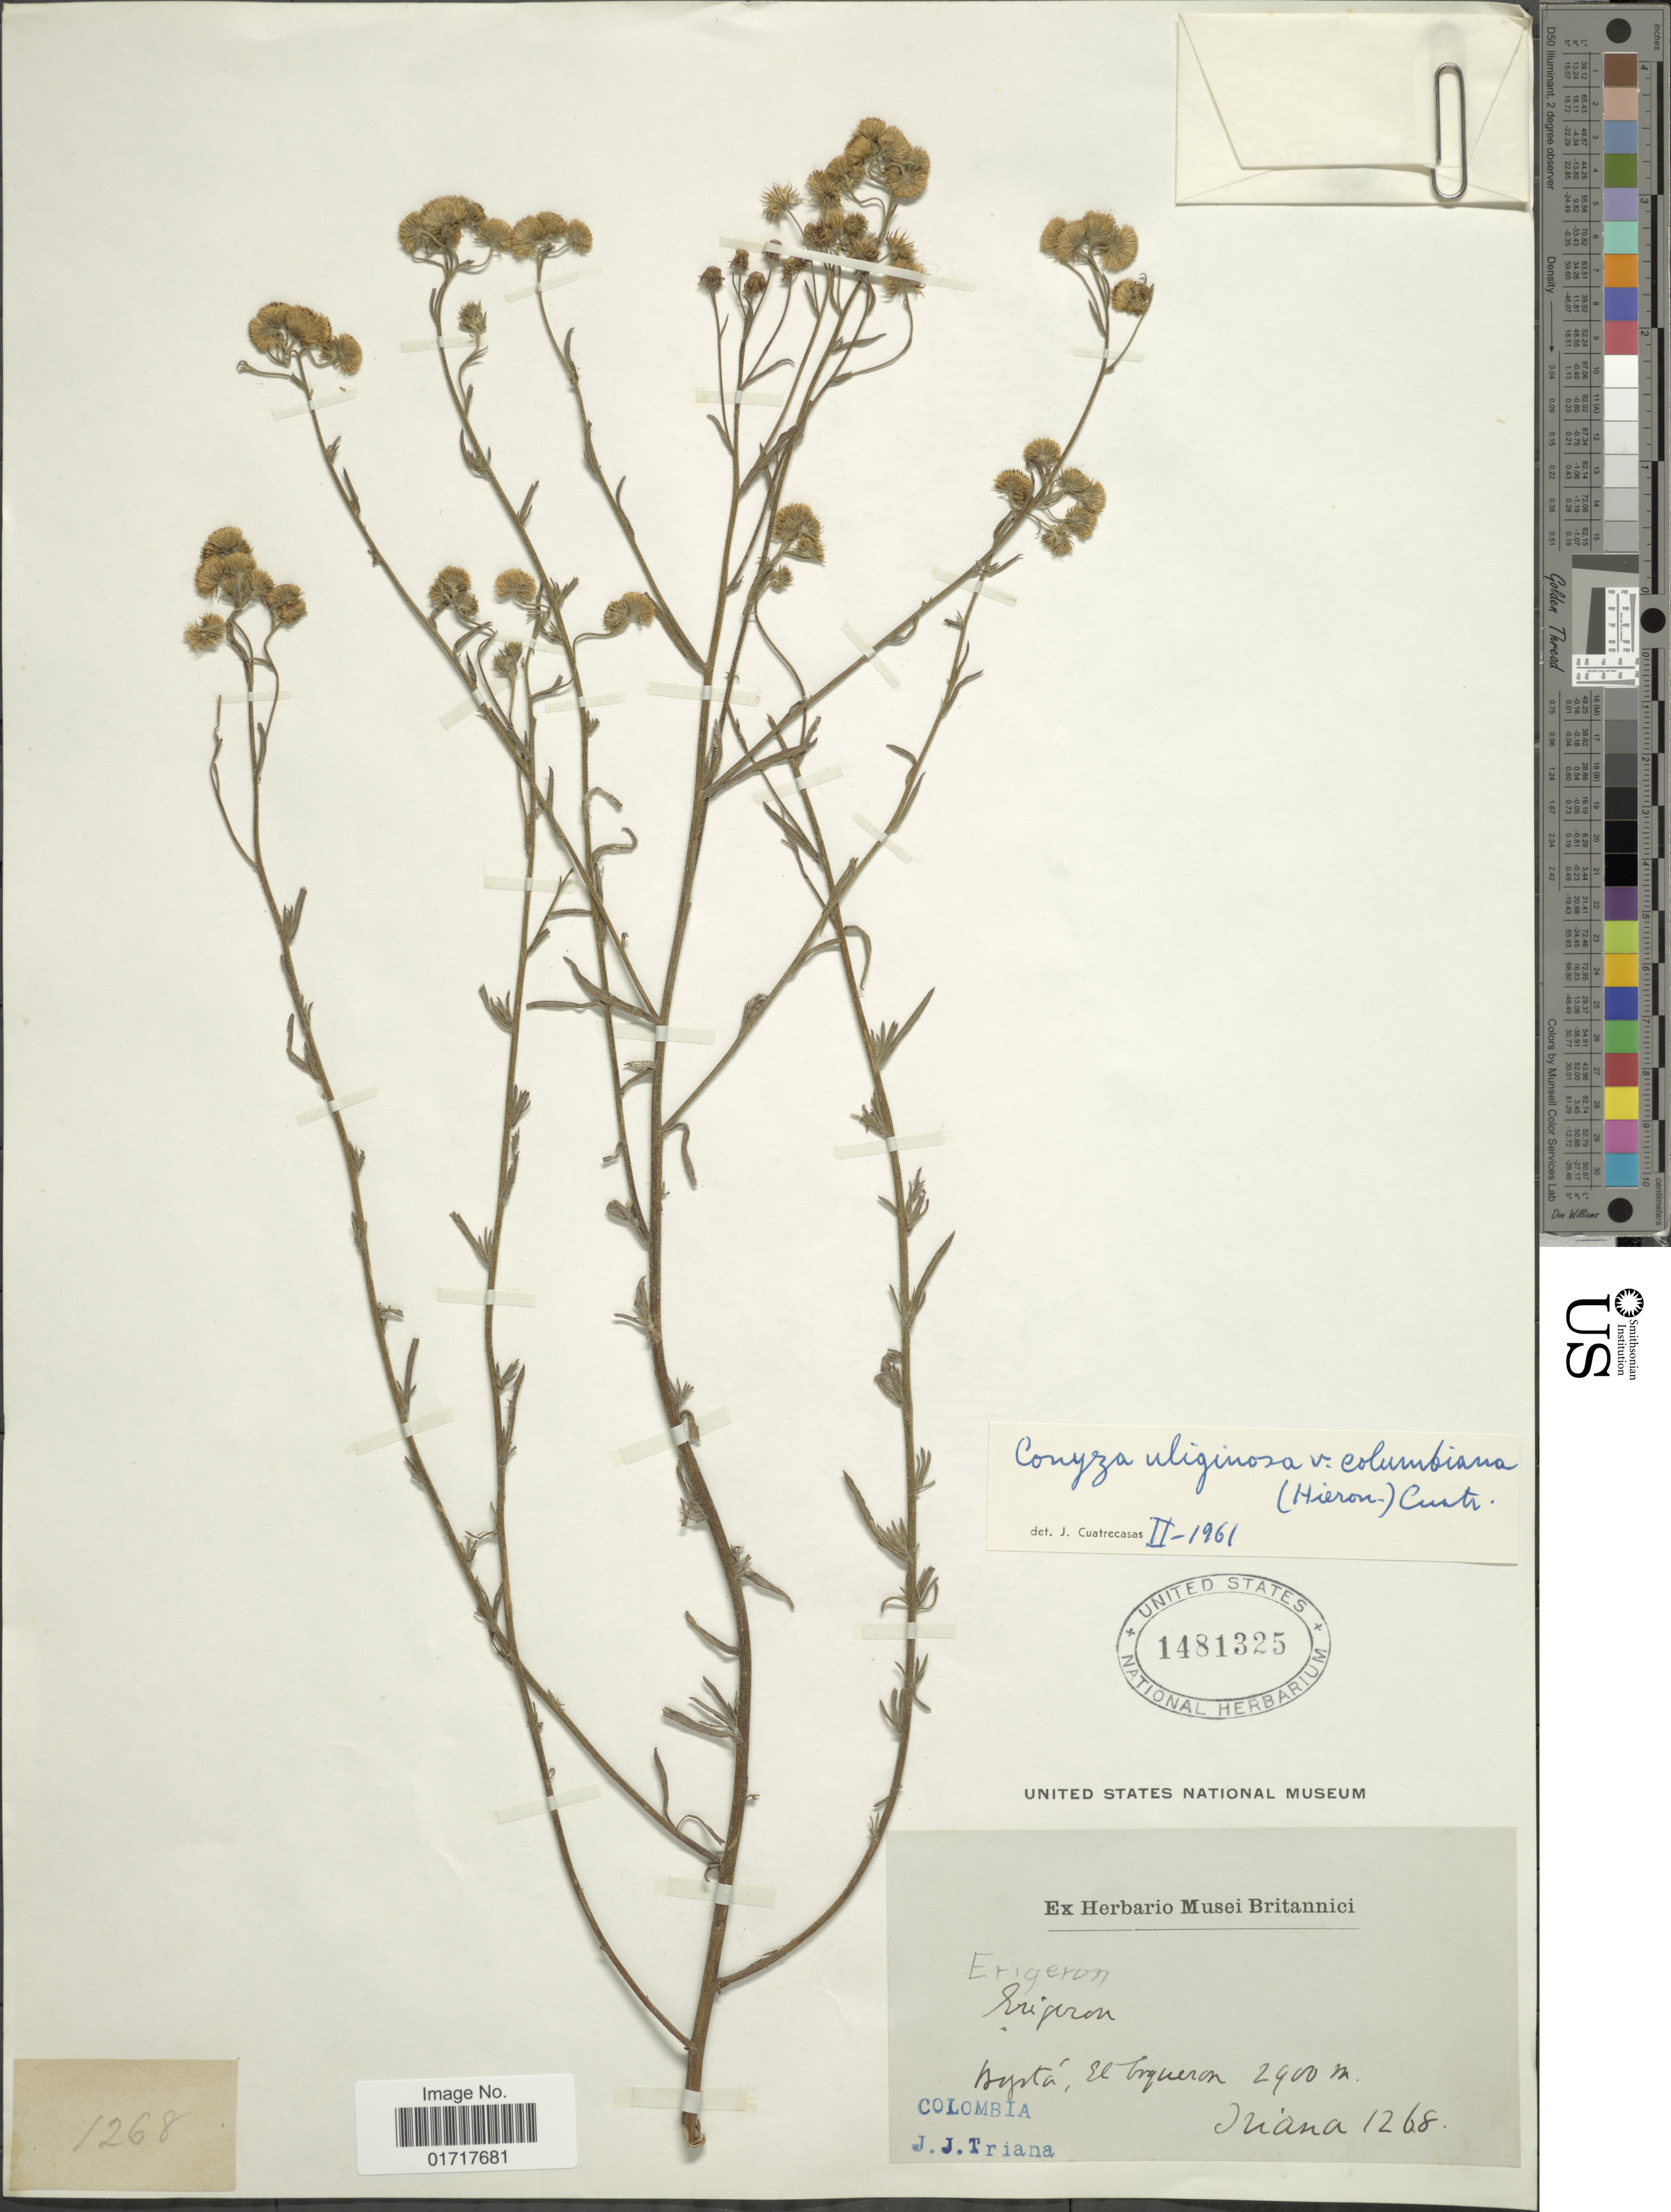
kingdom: Plantae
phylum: Tracheophyta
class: Magnoliopsida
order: Asterales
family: Asteraceae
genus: Conyza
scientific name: Conyza uliginosa var. colimbiana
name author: (Hieron.) Cuatrec.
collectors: J. J. Triana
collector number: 1268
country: Colombia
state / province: Bogota D.C.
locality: Bogota, El Boqueron.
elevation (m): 2900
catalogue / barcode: US 1481325